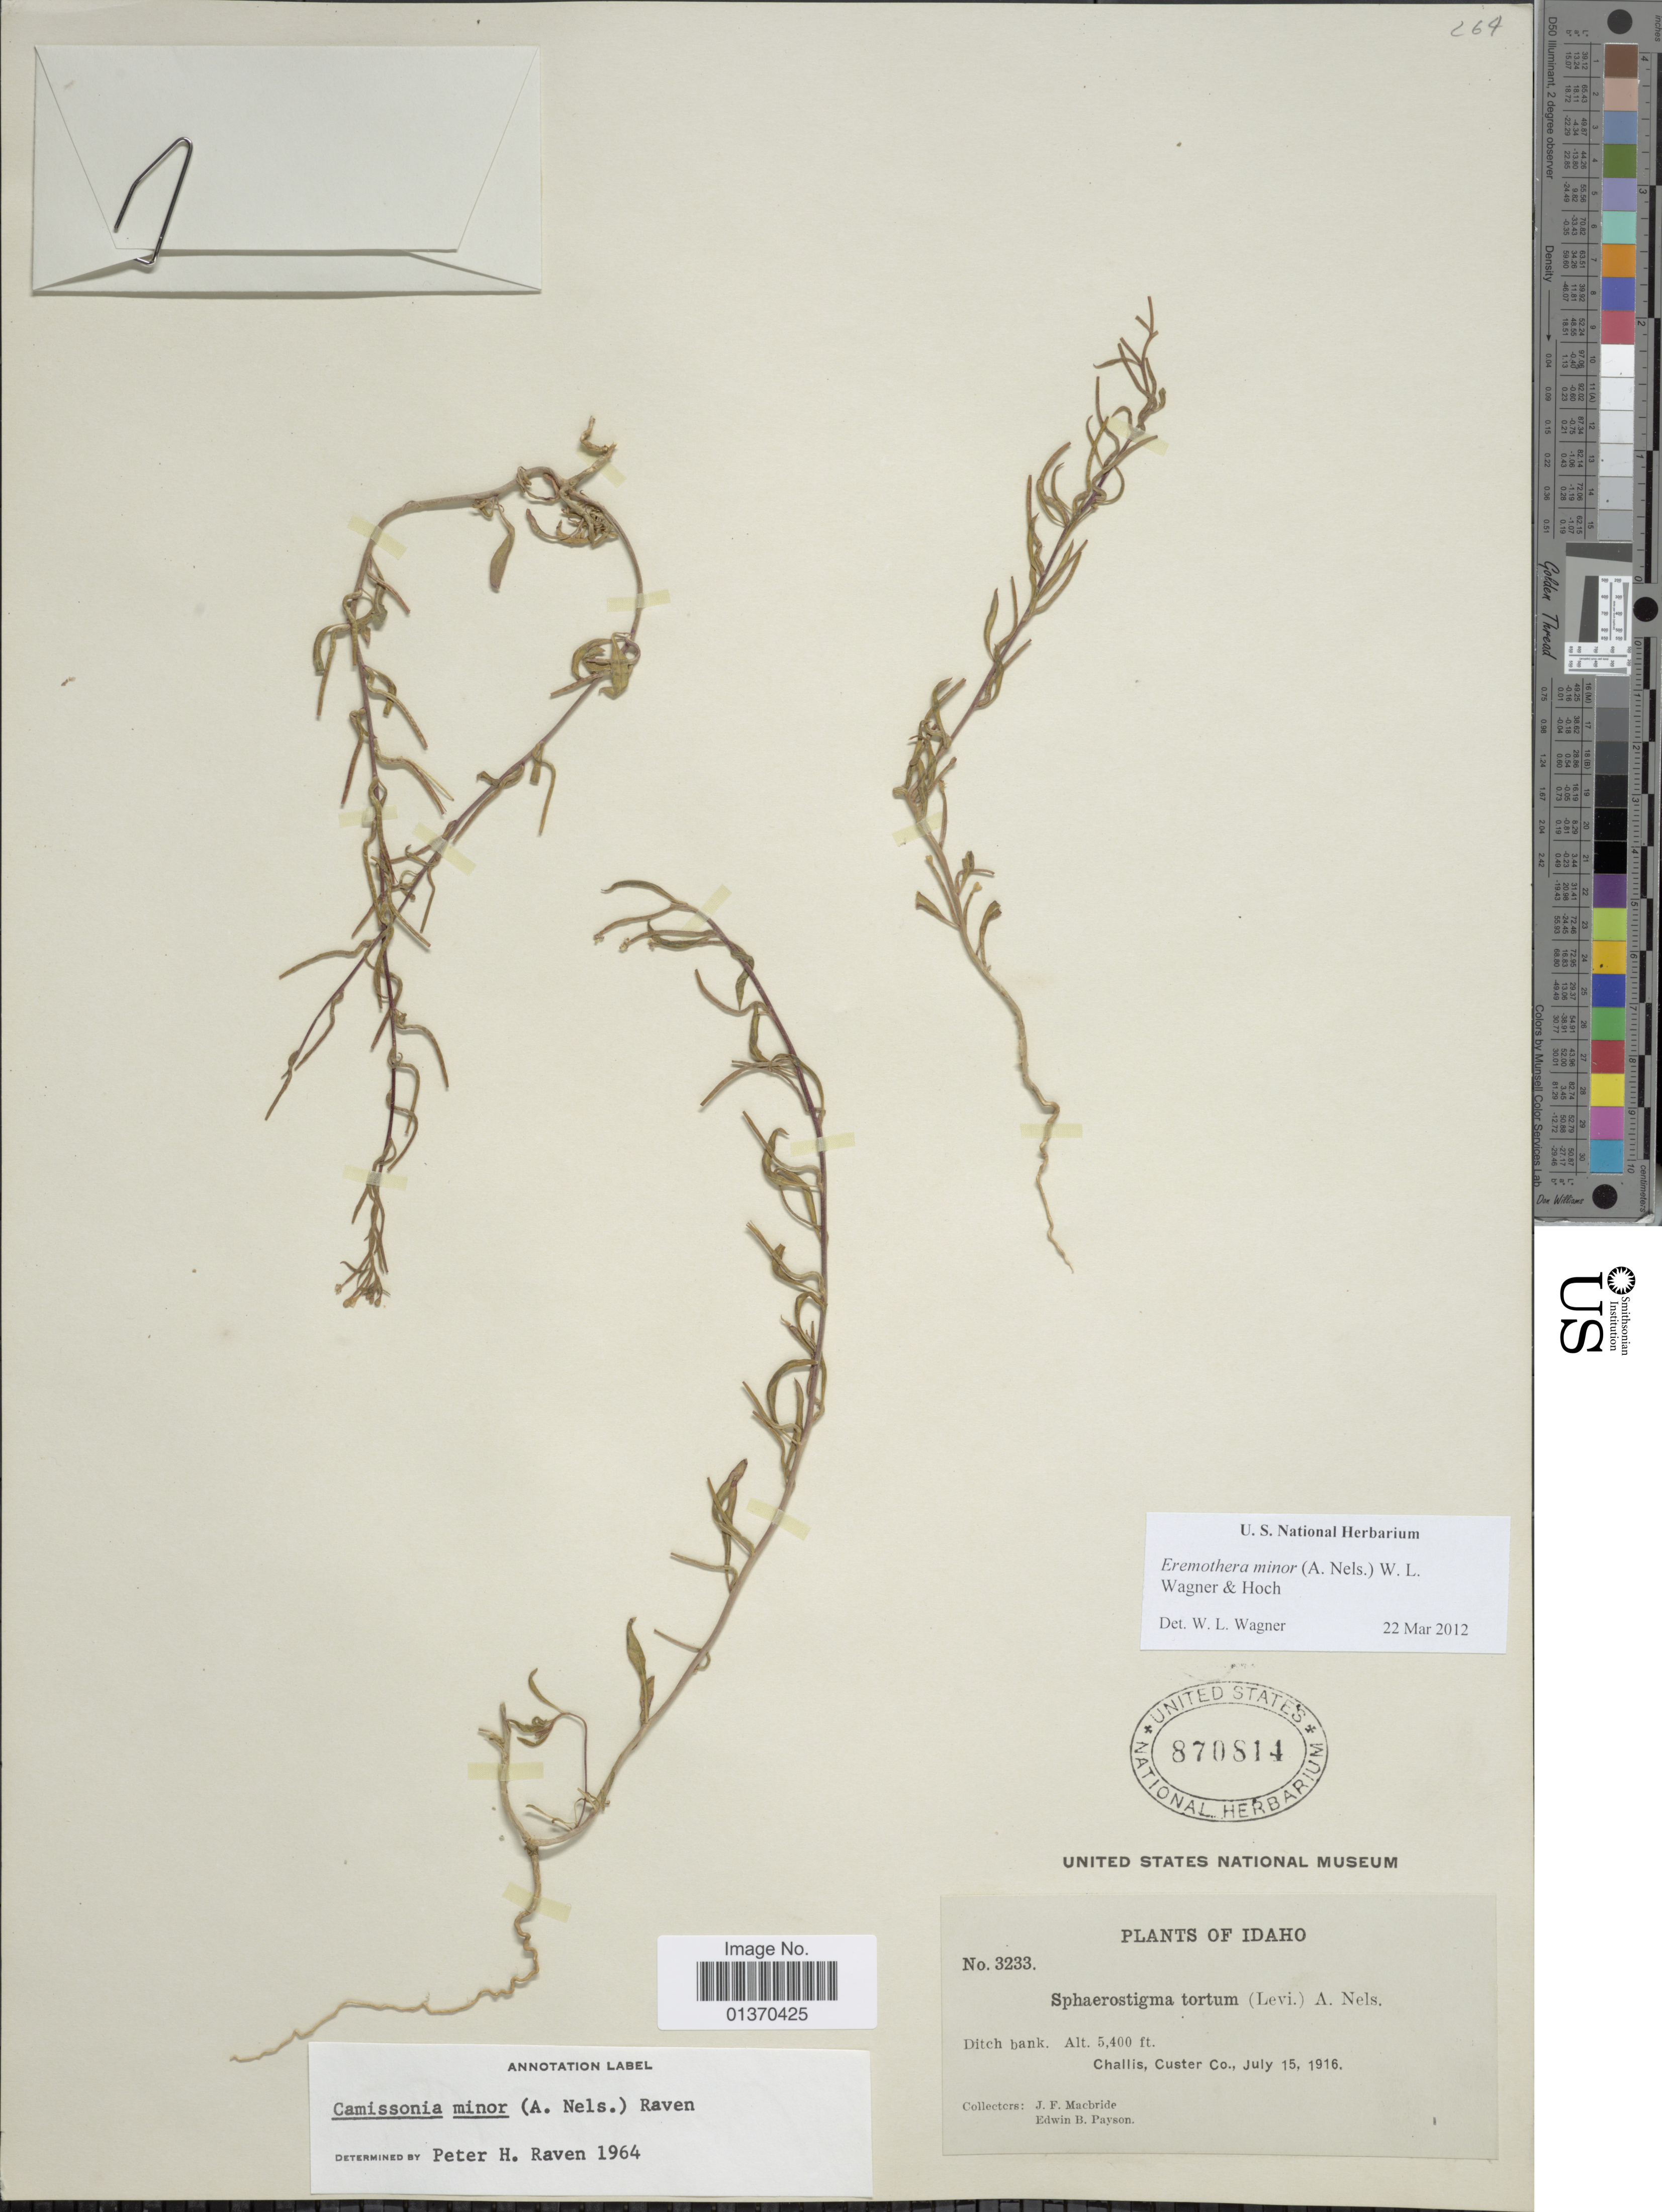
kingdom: Plantae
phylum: Tracheophyta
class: Magnoliopsida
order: Myrtales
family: Onagraceae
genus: Eremothera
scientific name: Eremothera minor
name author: (A. Nelson) W.L. Wagner & Hoch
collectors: J. F. Macbride & E. B. Payson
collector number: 3233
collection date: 1916-07-15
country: United States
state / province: Idaho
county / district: Custer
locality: Ditch bank, Challis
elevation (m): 1646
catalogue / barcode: US 870814